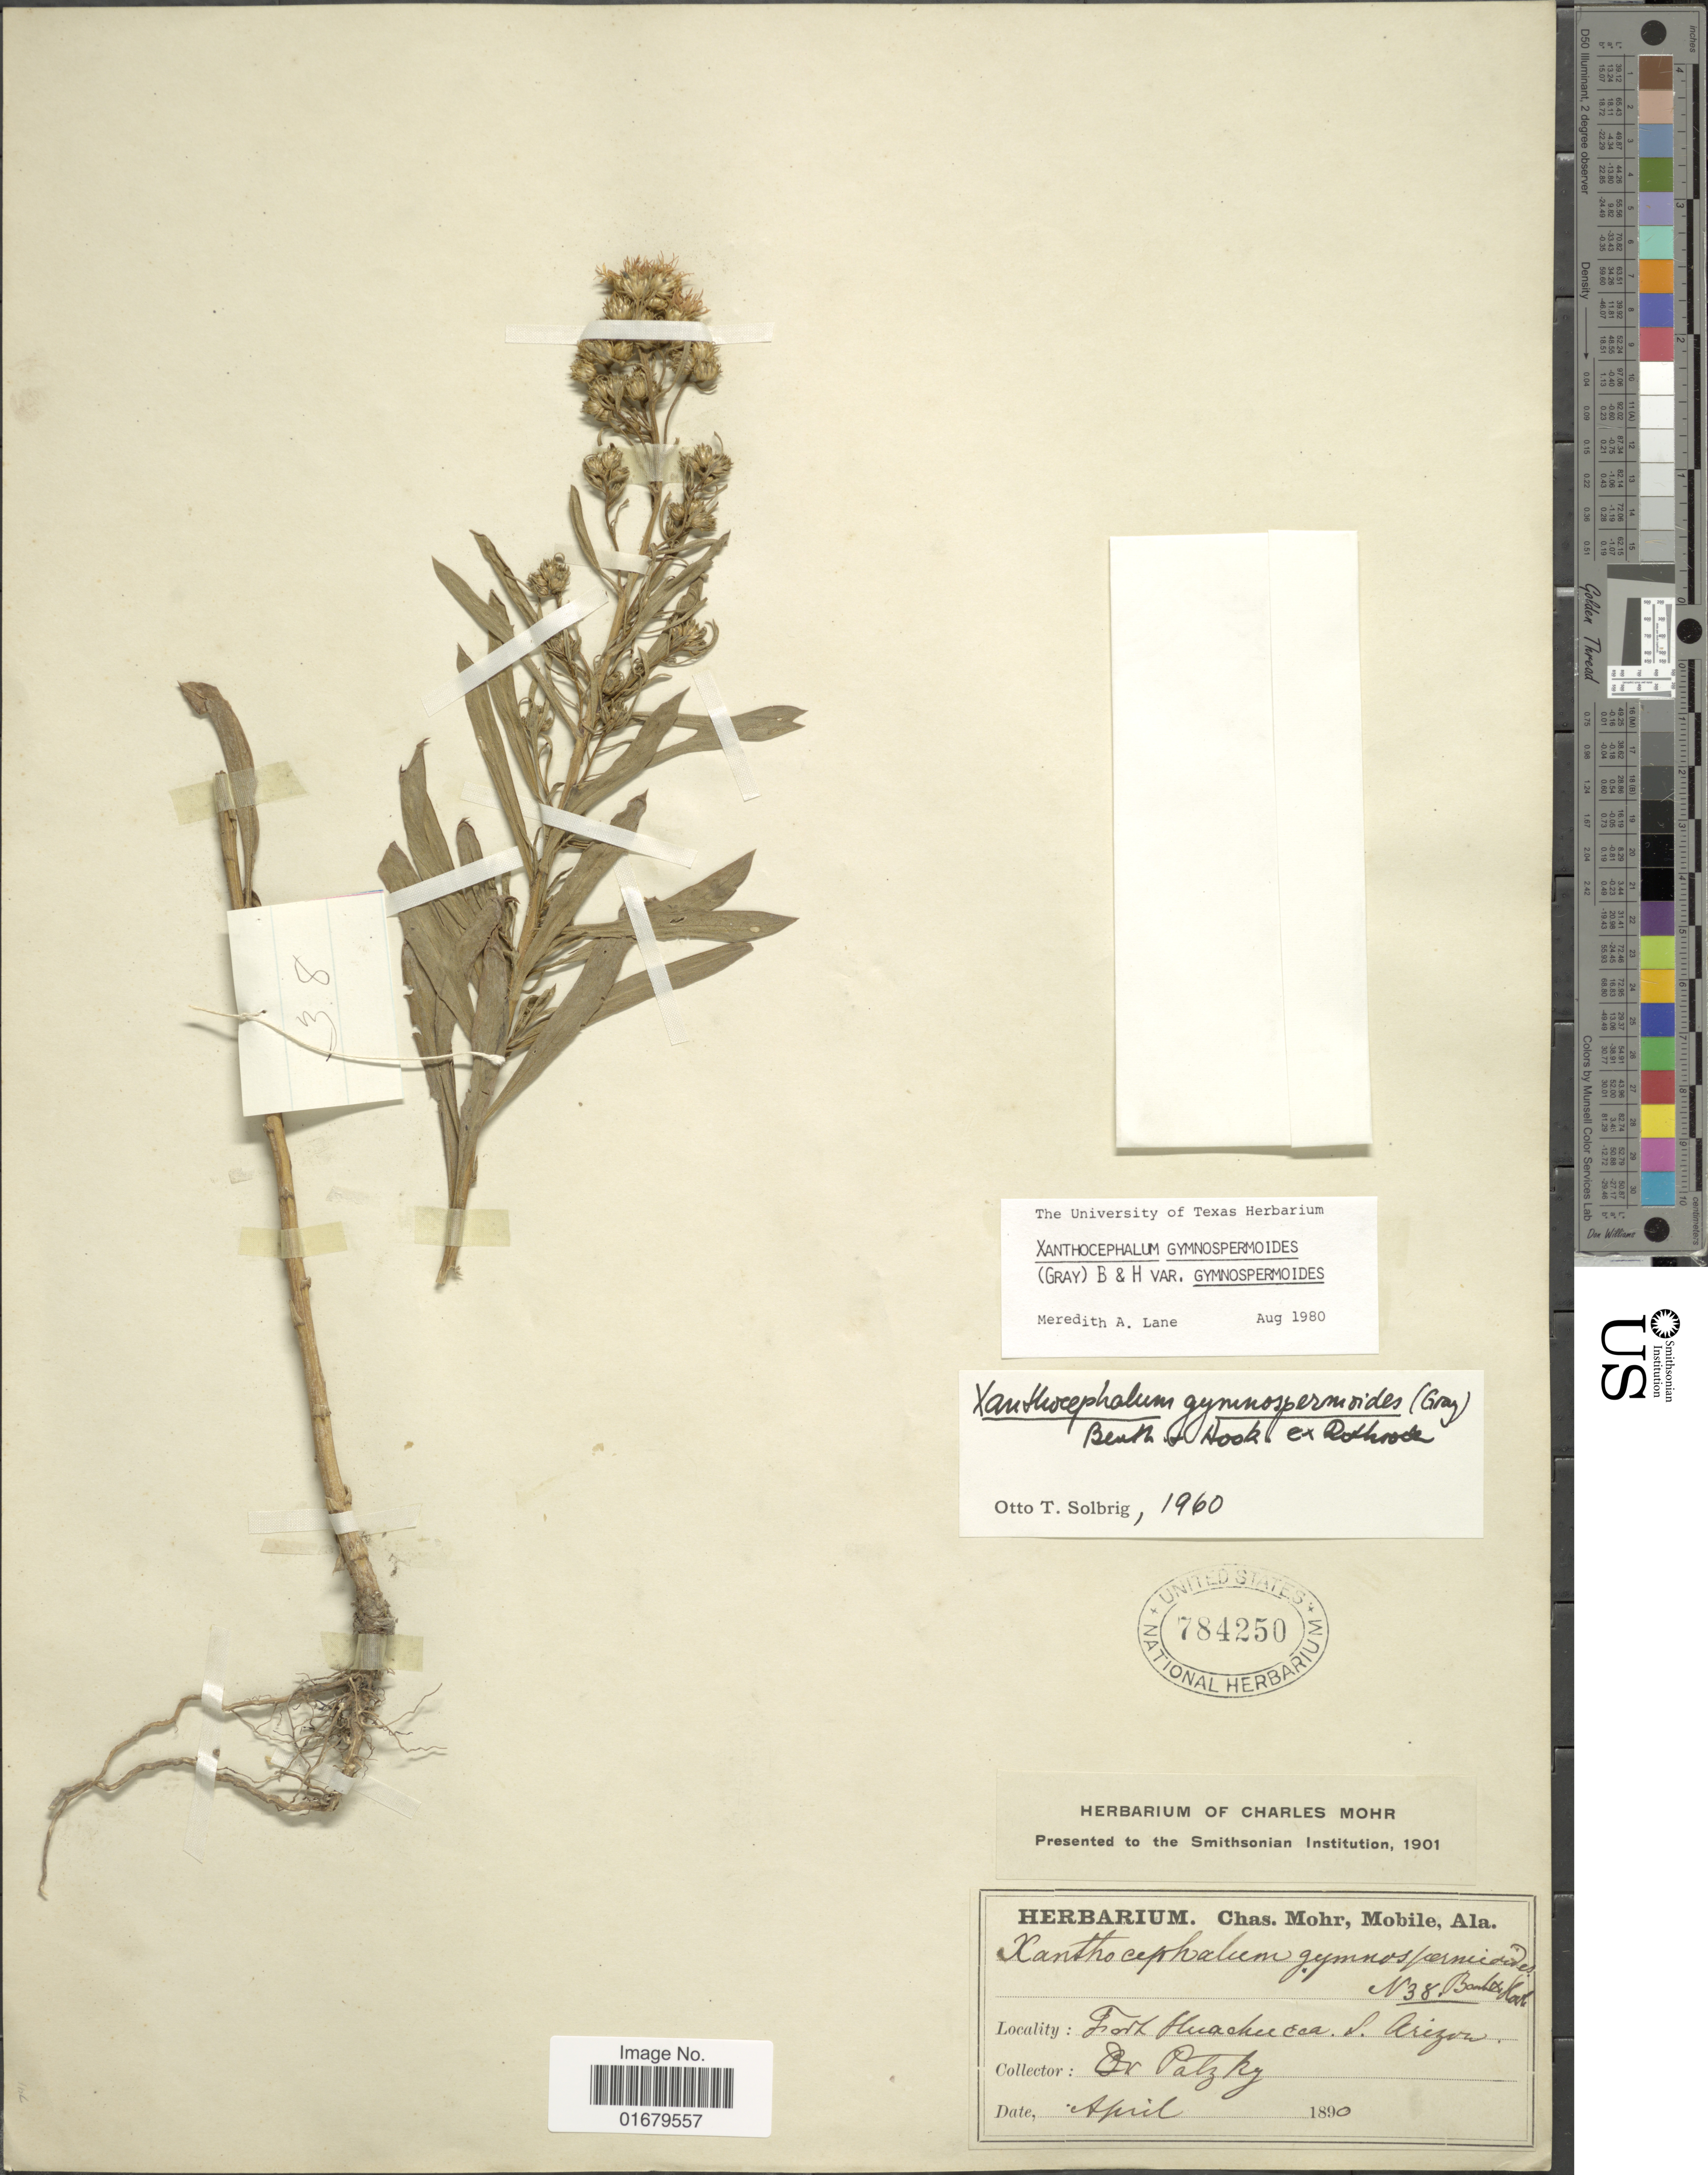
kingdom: Plantae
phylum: Tracheophyta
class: Magnoliopsida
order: Asterales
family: Asteraceae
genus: Xanthocephalum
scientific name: Xanthocephalum gymnospermoides var. gymnospermoides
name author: (A. Gray) Benth. & Hook. f.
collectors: -. Palzky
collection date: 1890-04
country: United States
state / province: Arizona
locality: Fort Huachuca S. Arizona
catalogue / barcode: US 784250